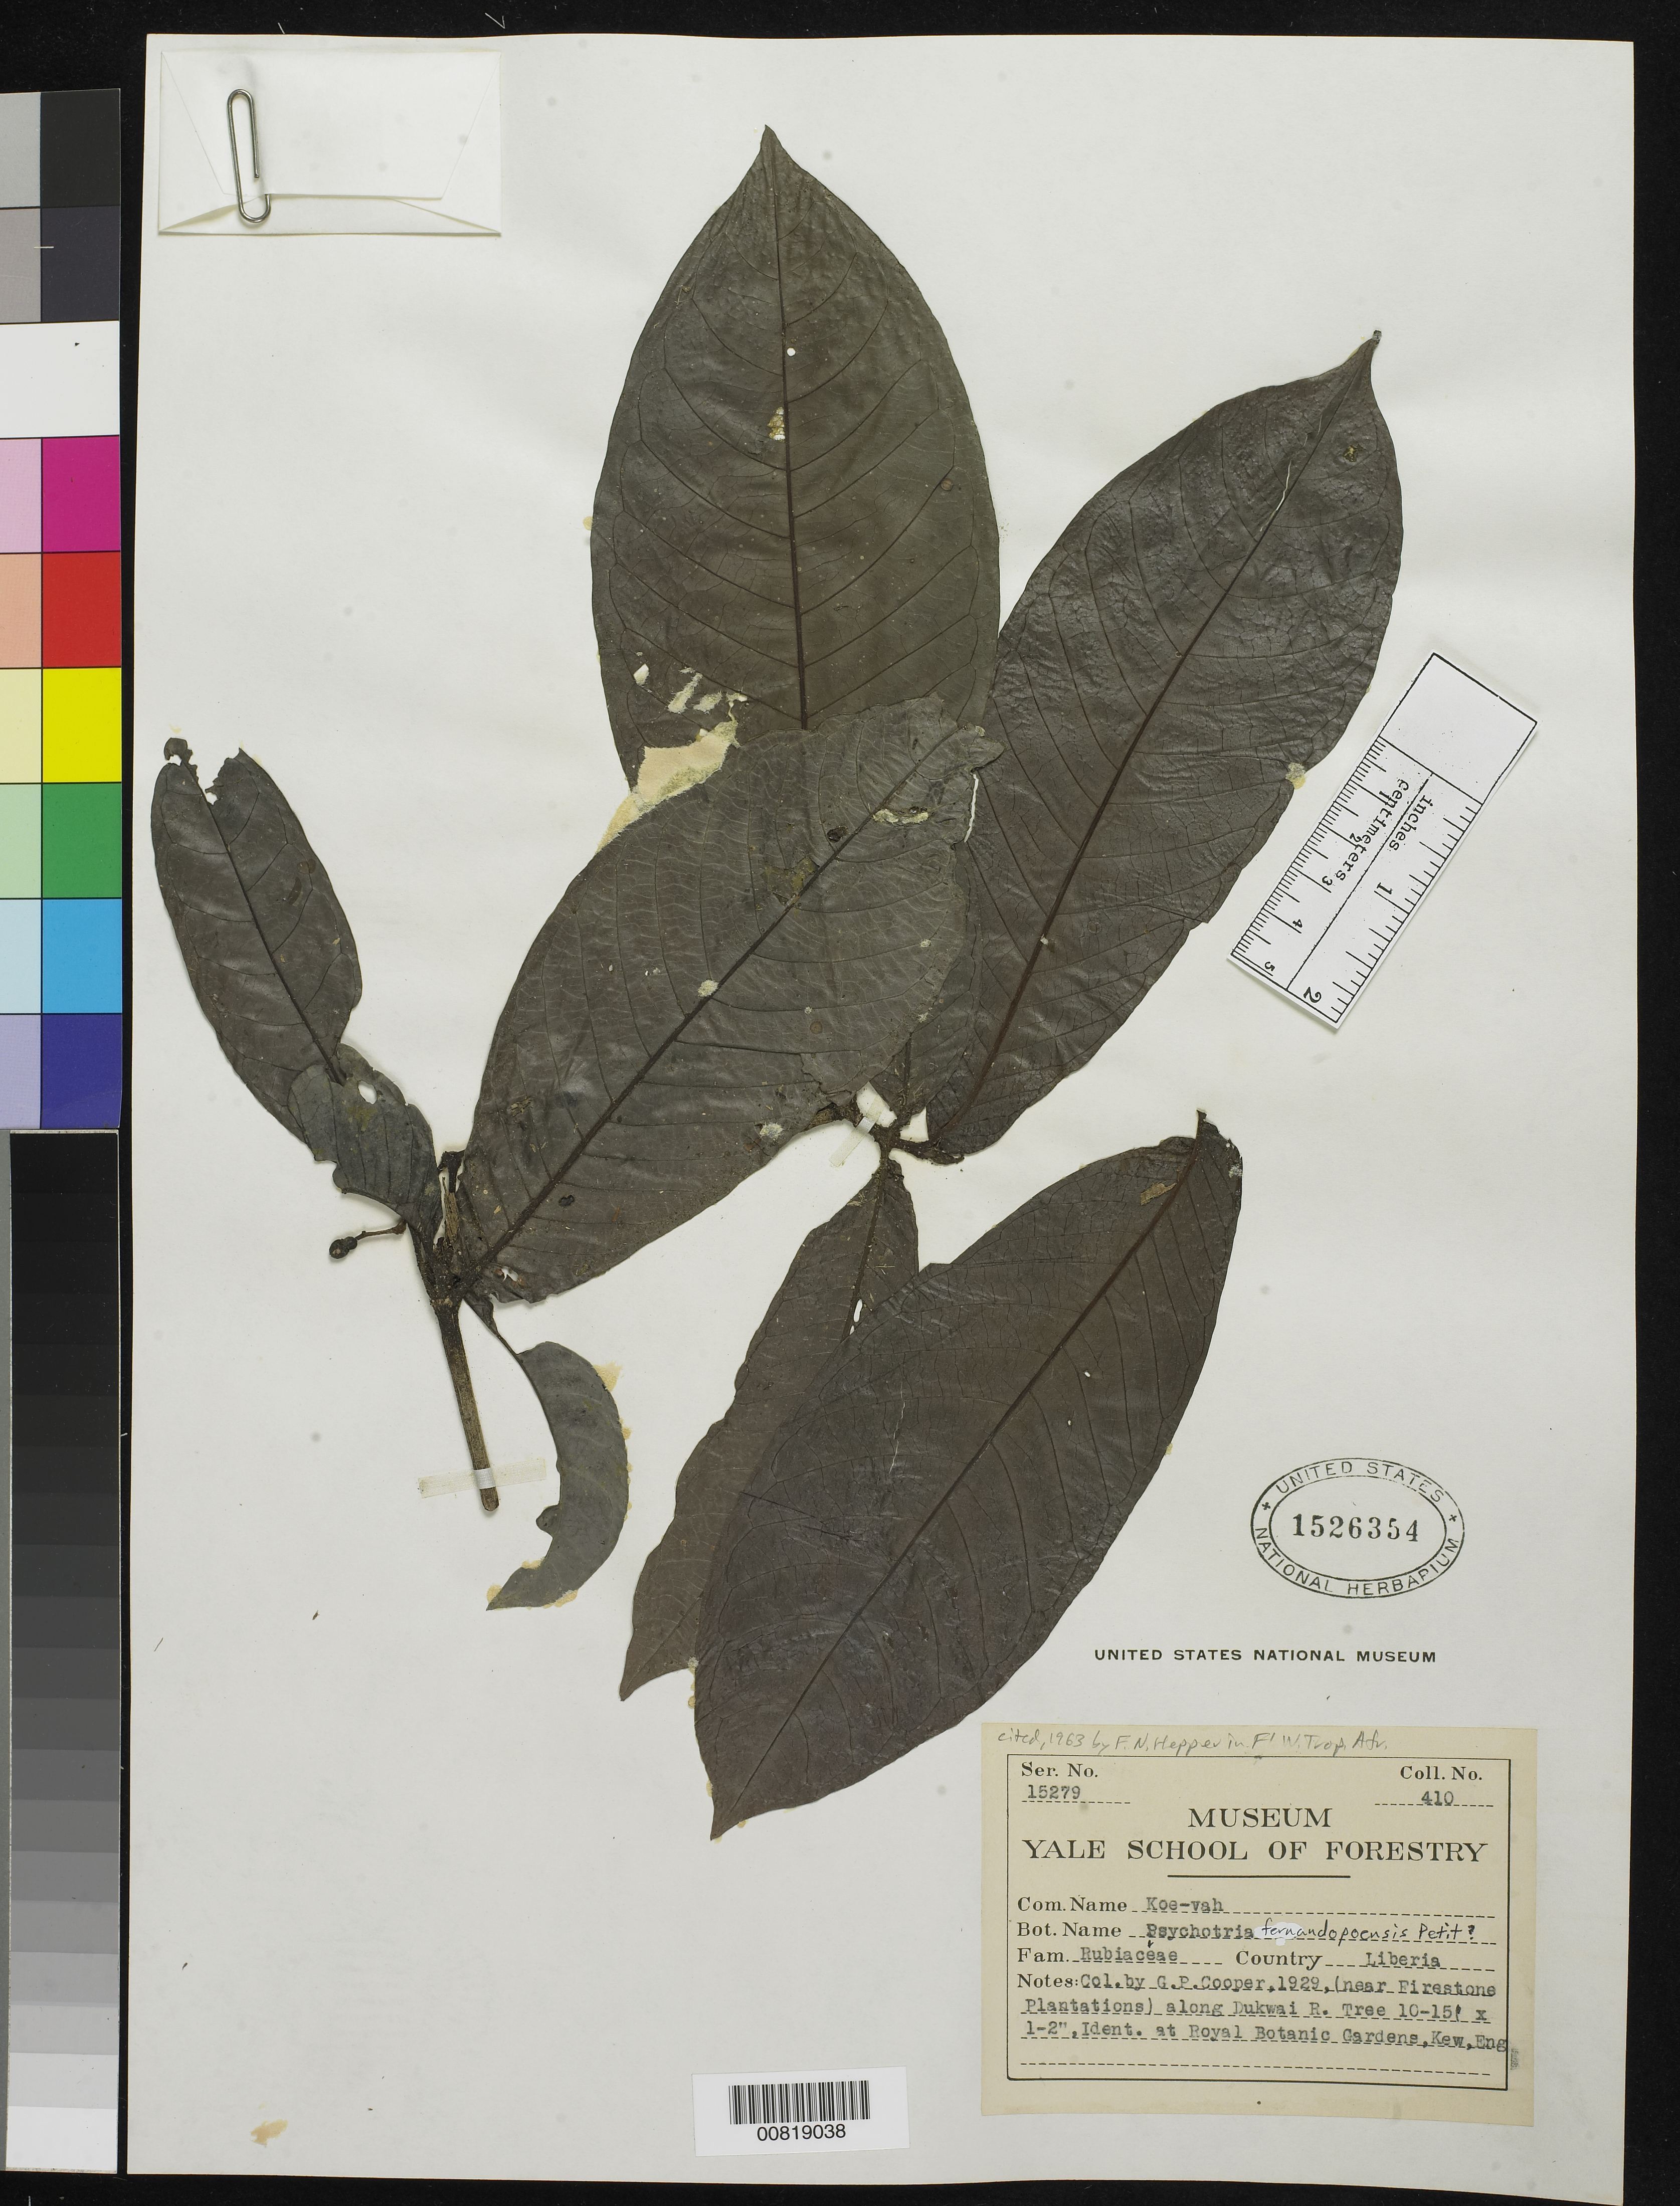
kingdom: Plantae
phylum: Tracheophyta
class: Magnoliopsida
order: Gentianales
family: Rubiaceae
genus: Psychotria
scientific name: Psychotria fernandopoensis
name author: E.M.A. Petit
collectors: G. Cooper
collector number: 410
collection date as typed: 1929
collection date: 1929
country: Liberia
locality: (near Firestone Plantations) along Dukwai River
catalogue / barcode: US 1526354